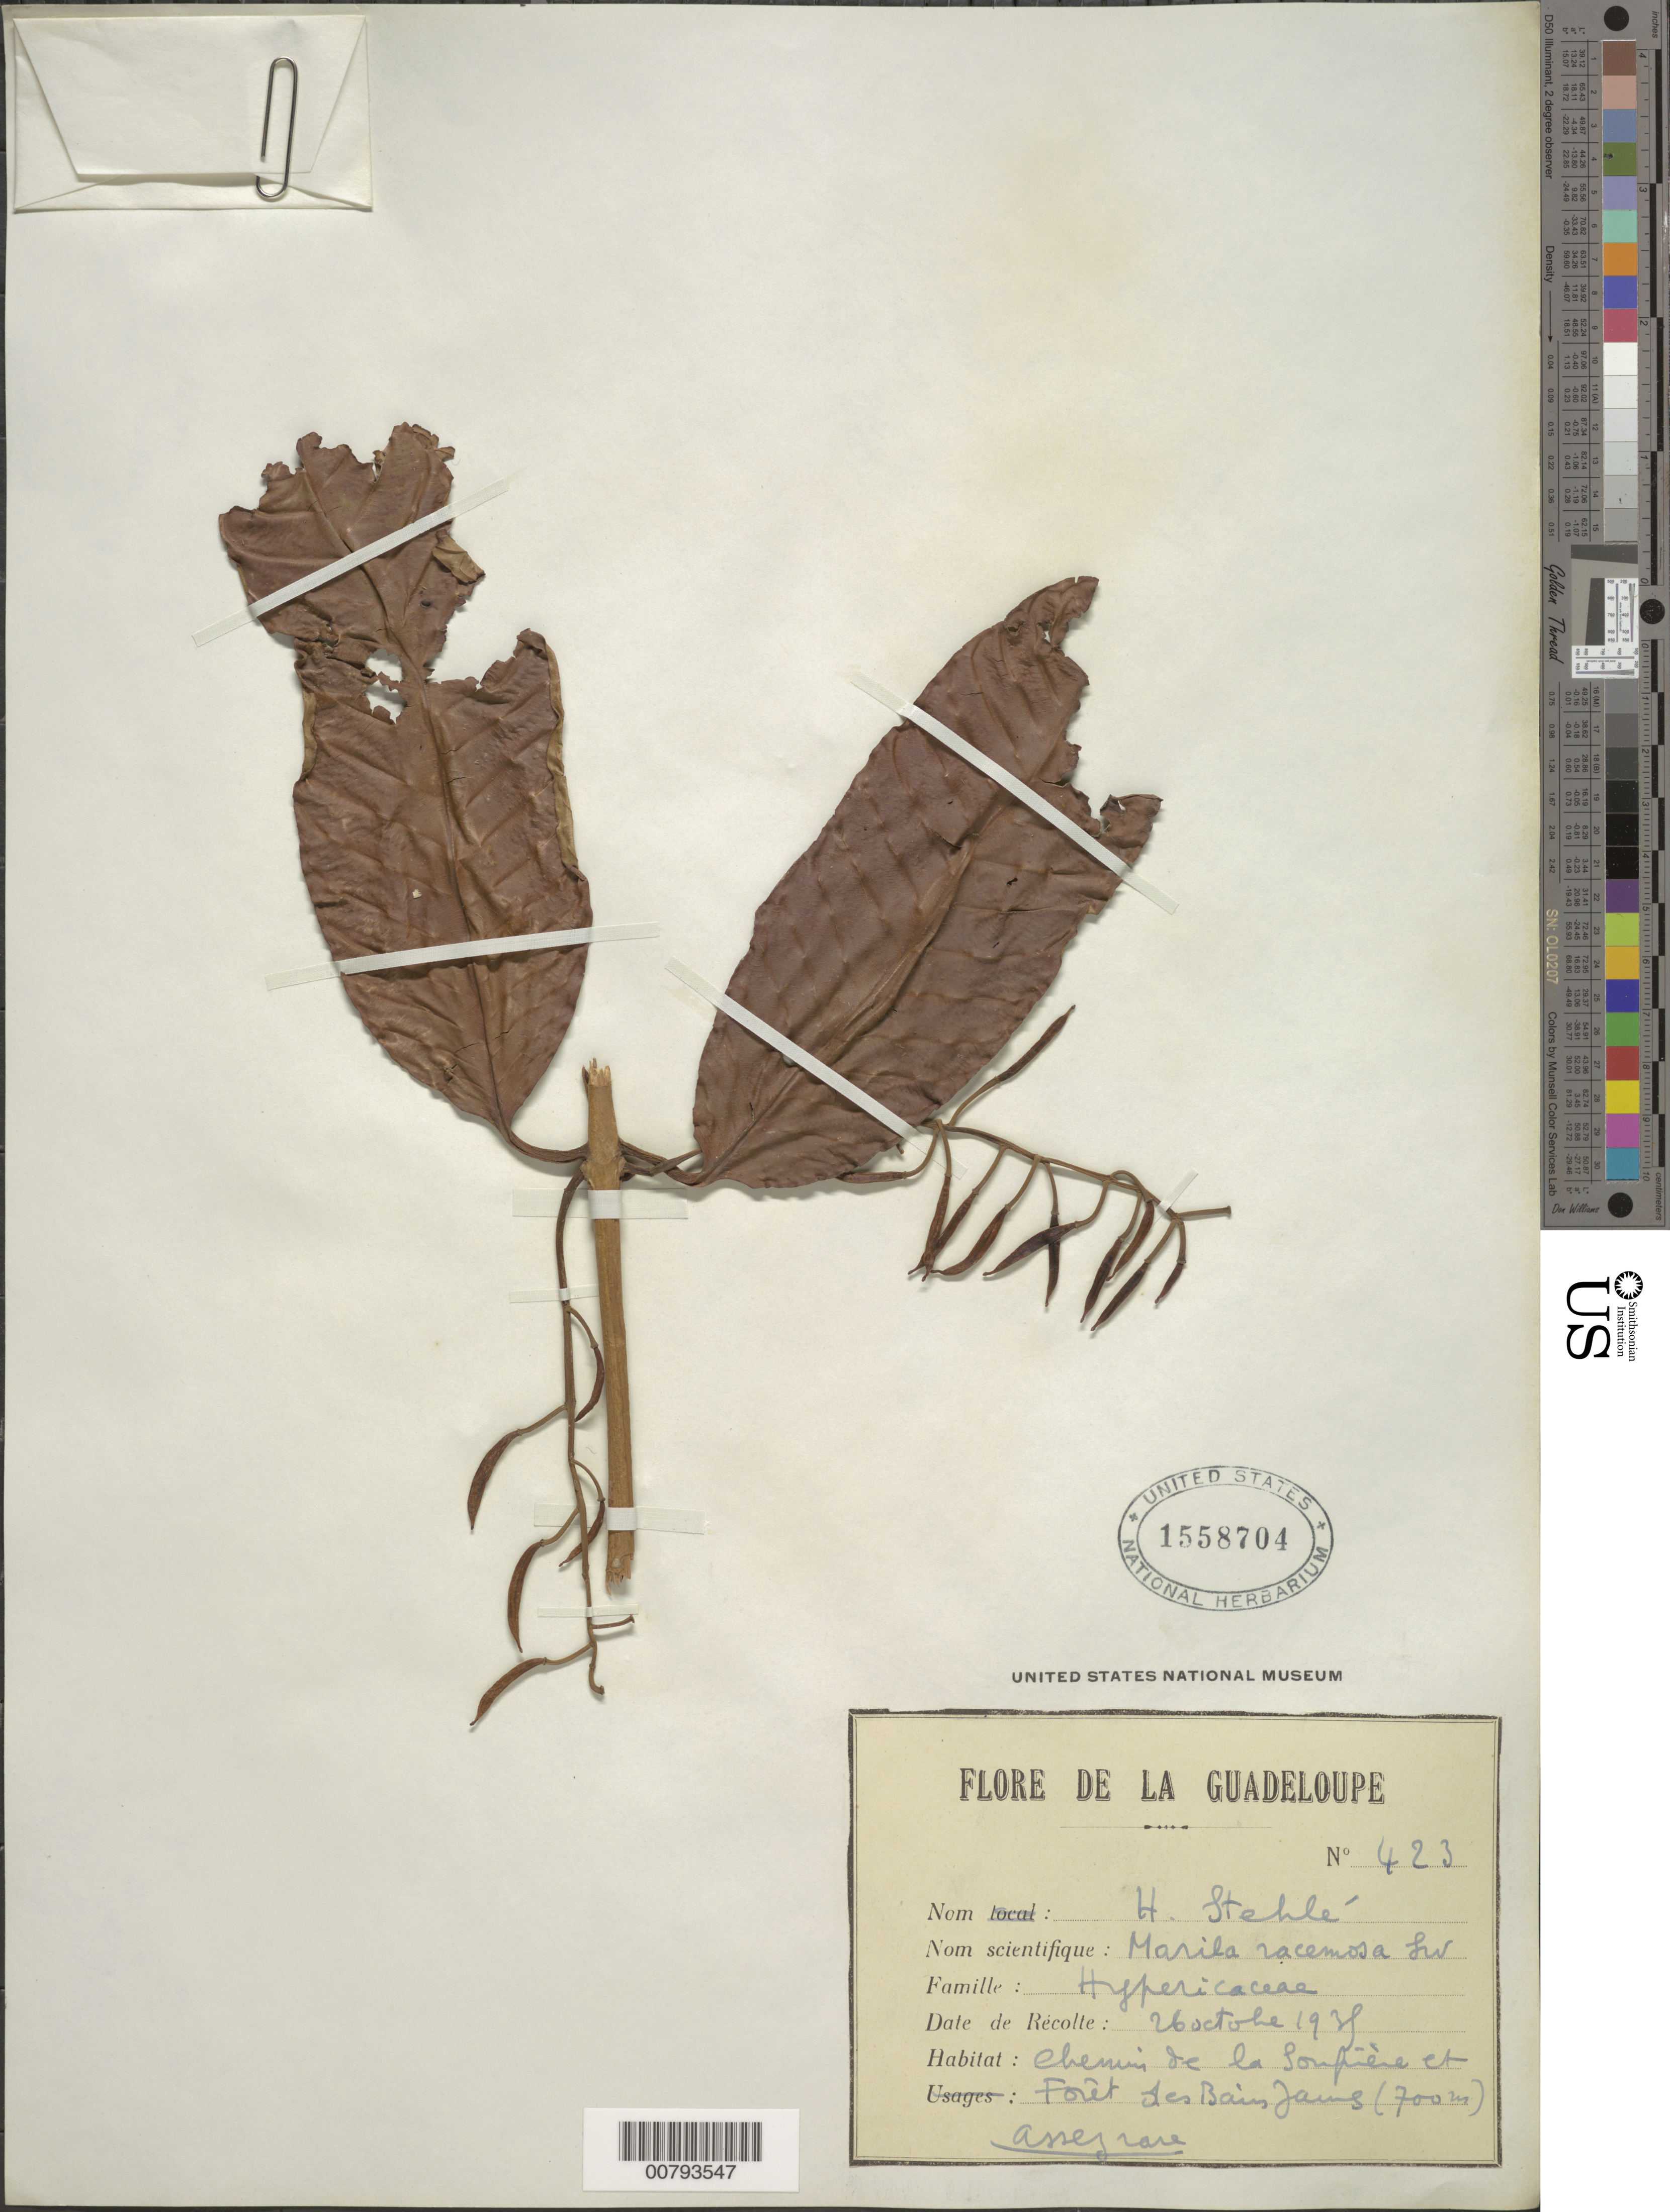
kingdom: Plantae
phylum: Tracheophyta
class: Magnoliopsida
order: Malpighiales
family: Calophyllaceae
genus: Marila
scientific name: Marila racemosa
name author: Sw.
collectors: H. Stehlé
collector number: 423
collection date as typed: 26 Oct 1938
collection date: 1938-10-26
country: Guadeloupe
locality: Chemin de la Soufrière et Forêt des Bains Jaunes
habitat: Rainforest path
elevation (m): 700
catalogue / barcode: US 1558704